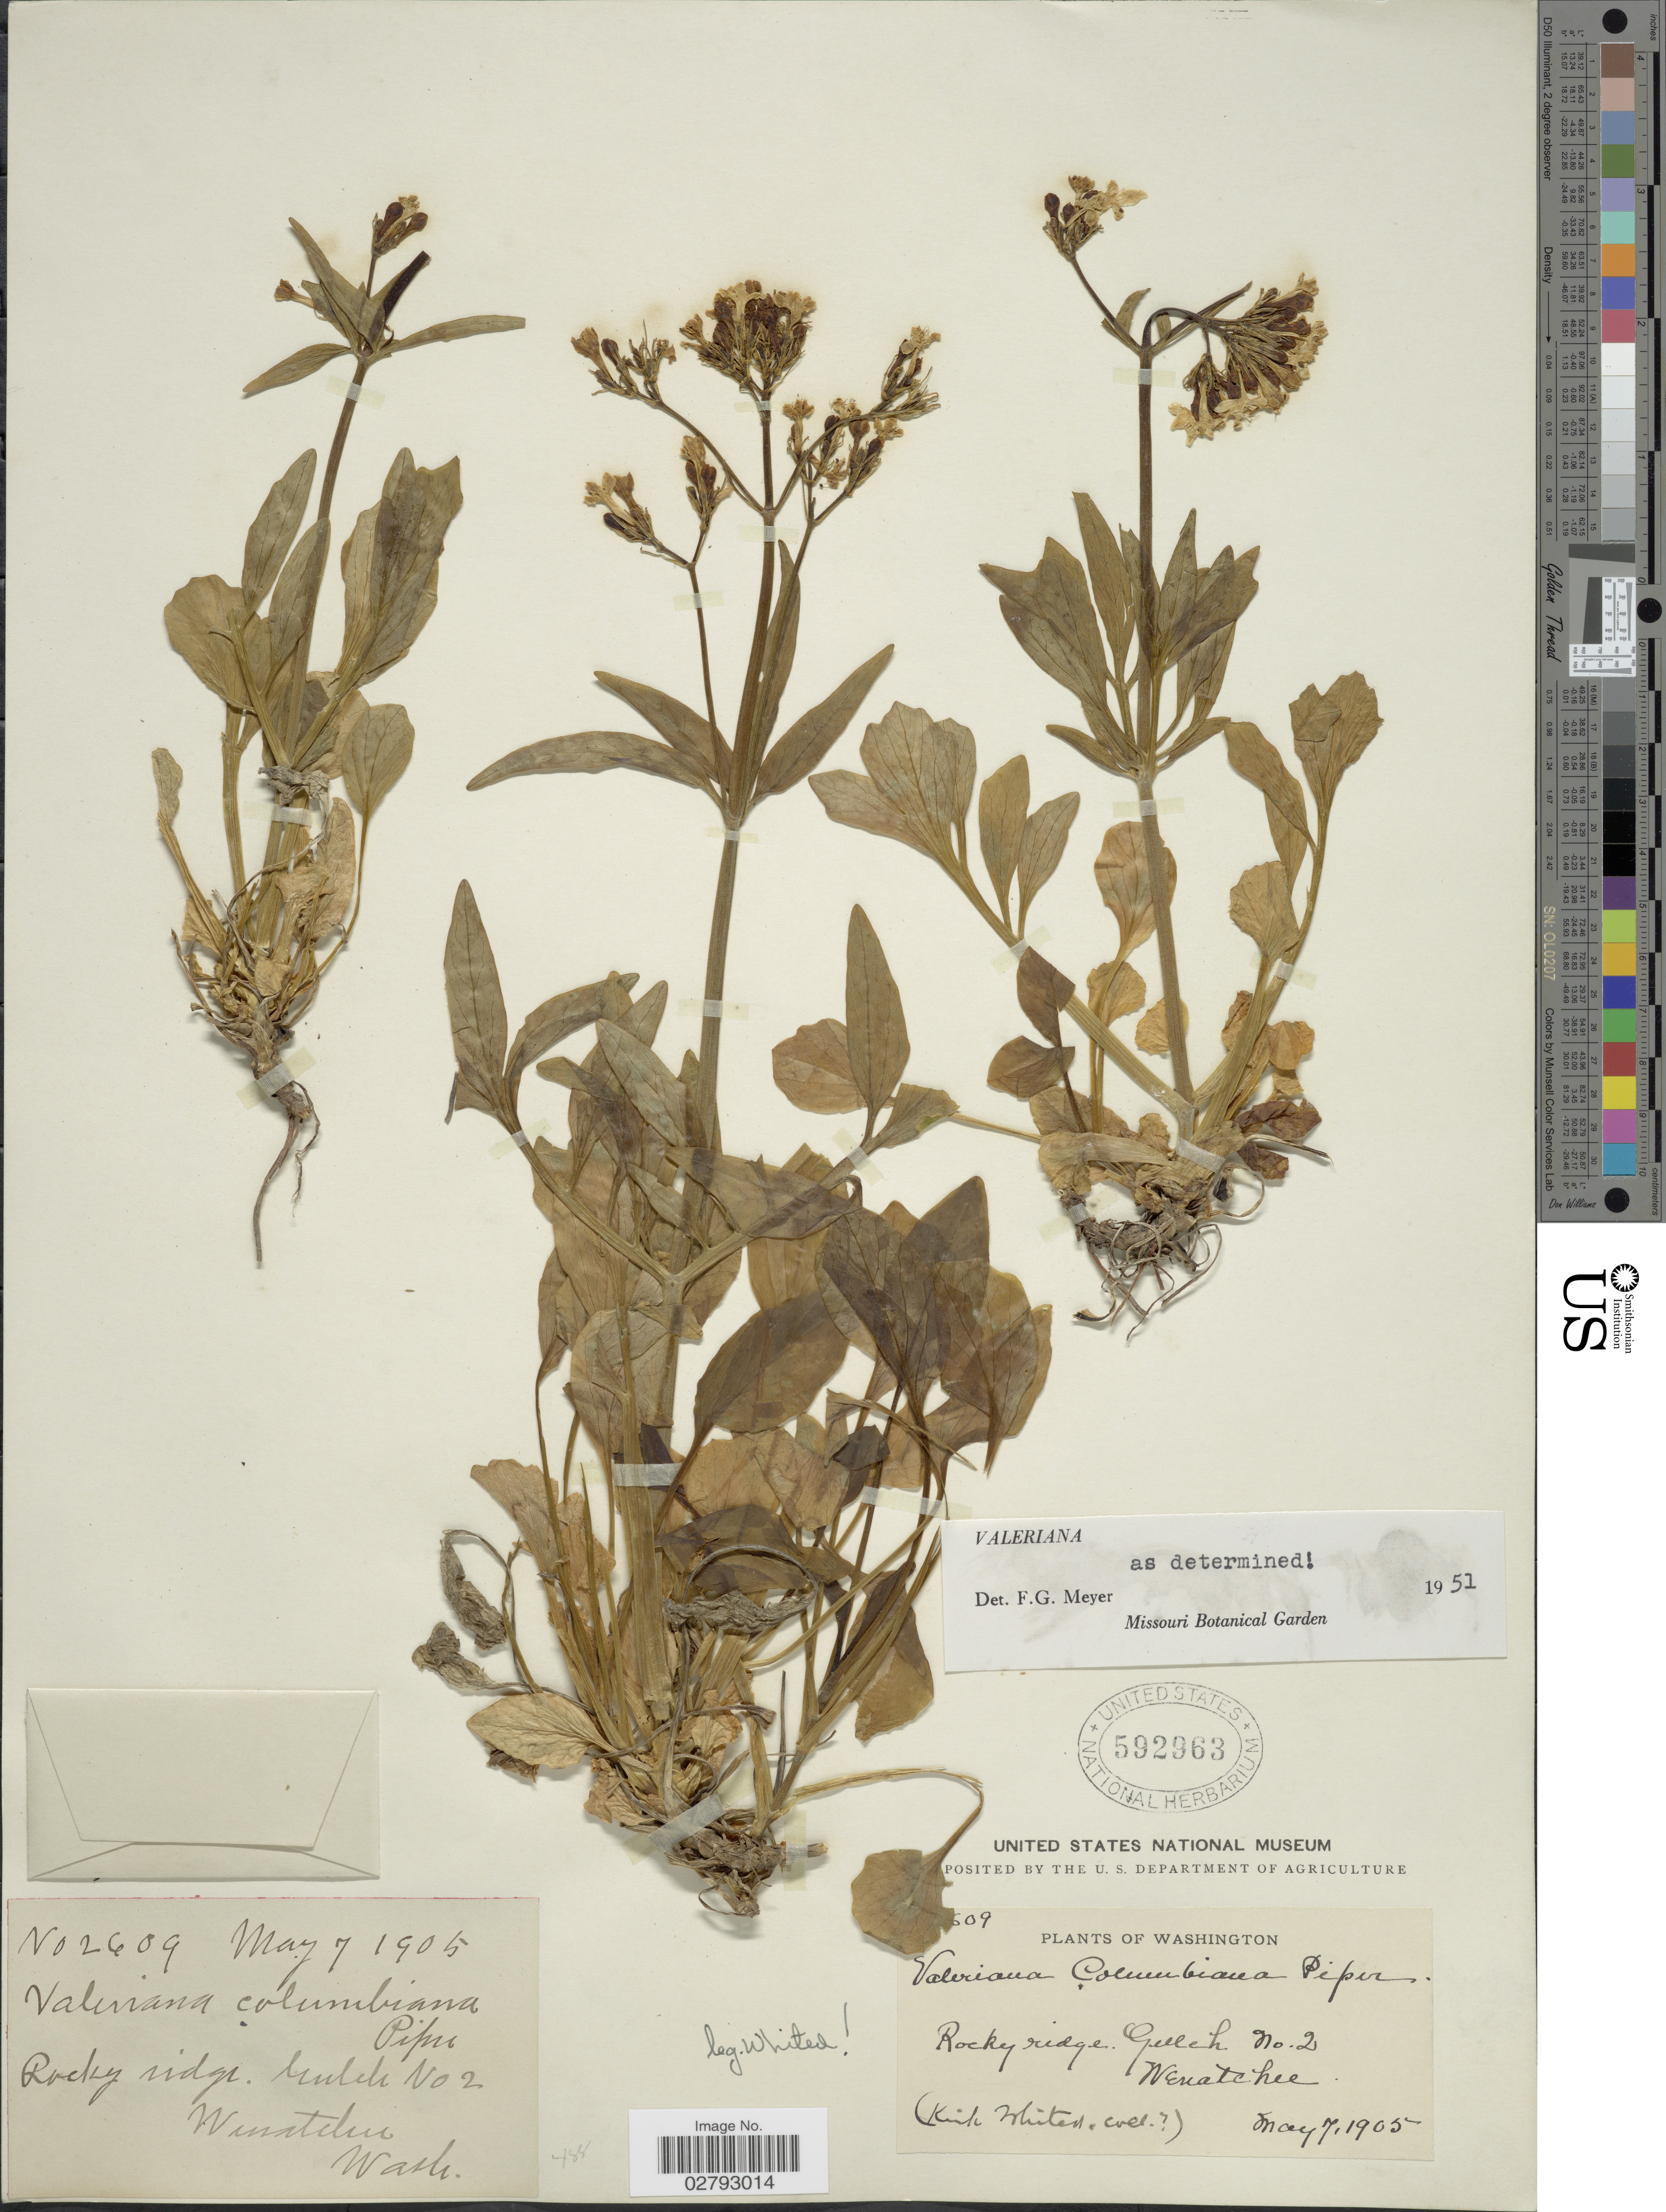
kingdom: Plantae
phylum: Tracheophyta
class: Magnoliopsida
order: Dipsacales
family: Caprifoliaceae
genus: Valeriana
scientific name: Valeriana columbiana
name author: Piper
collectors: K. Whited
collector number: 2609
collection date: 1905-05-07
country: United States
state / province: Washington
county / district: Chelan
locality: Rocky ridge. Gulch No 2. Wenatchee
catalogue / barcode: US 592963